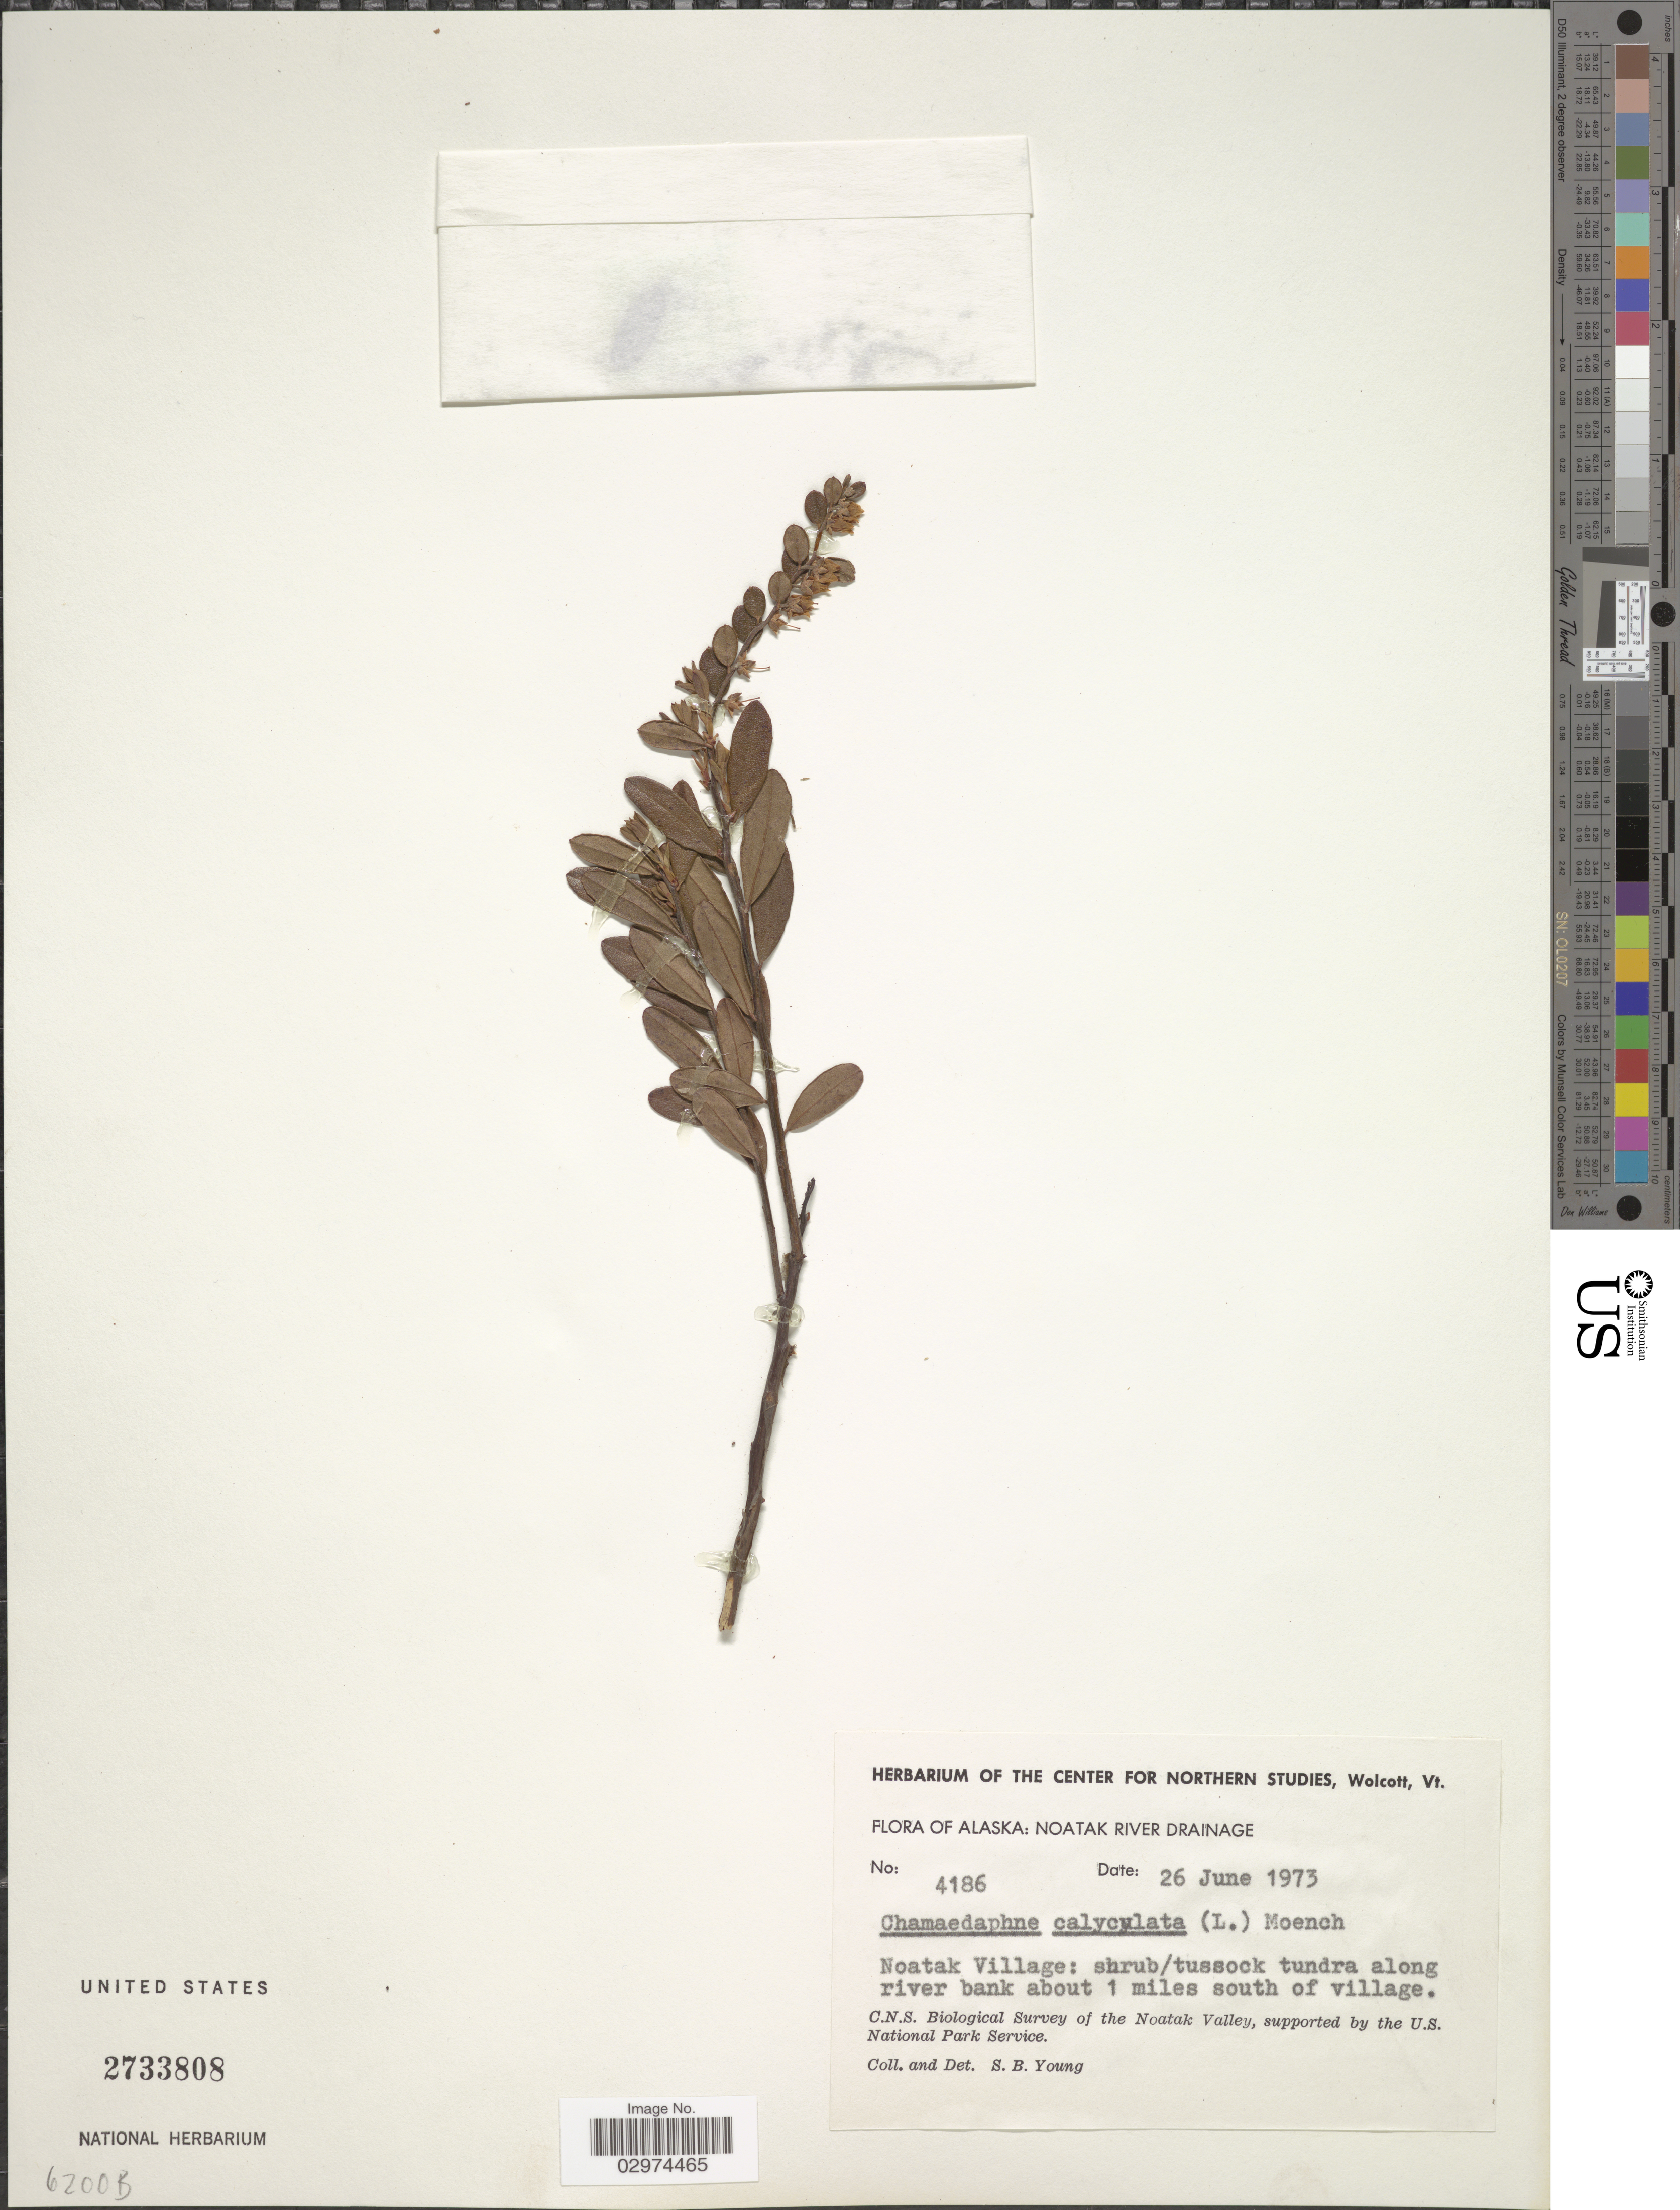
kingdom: Plantae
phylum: Tracheophyta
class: Magnoliopsida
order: Ericales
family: Ericaceae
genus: Chamaedaphne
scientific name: Chamaedaphne calyculata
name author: (L.) Moench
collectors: S. Young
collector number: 4186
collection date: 1973-06-26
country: United States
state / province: Alaska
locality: Noatak River Drainage, Noatak Village: shrub/tussock tundra along river bank about 1 miles south of village.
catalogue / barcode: US 2733808